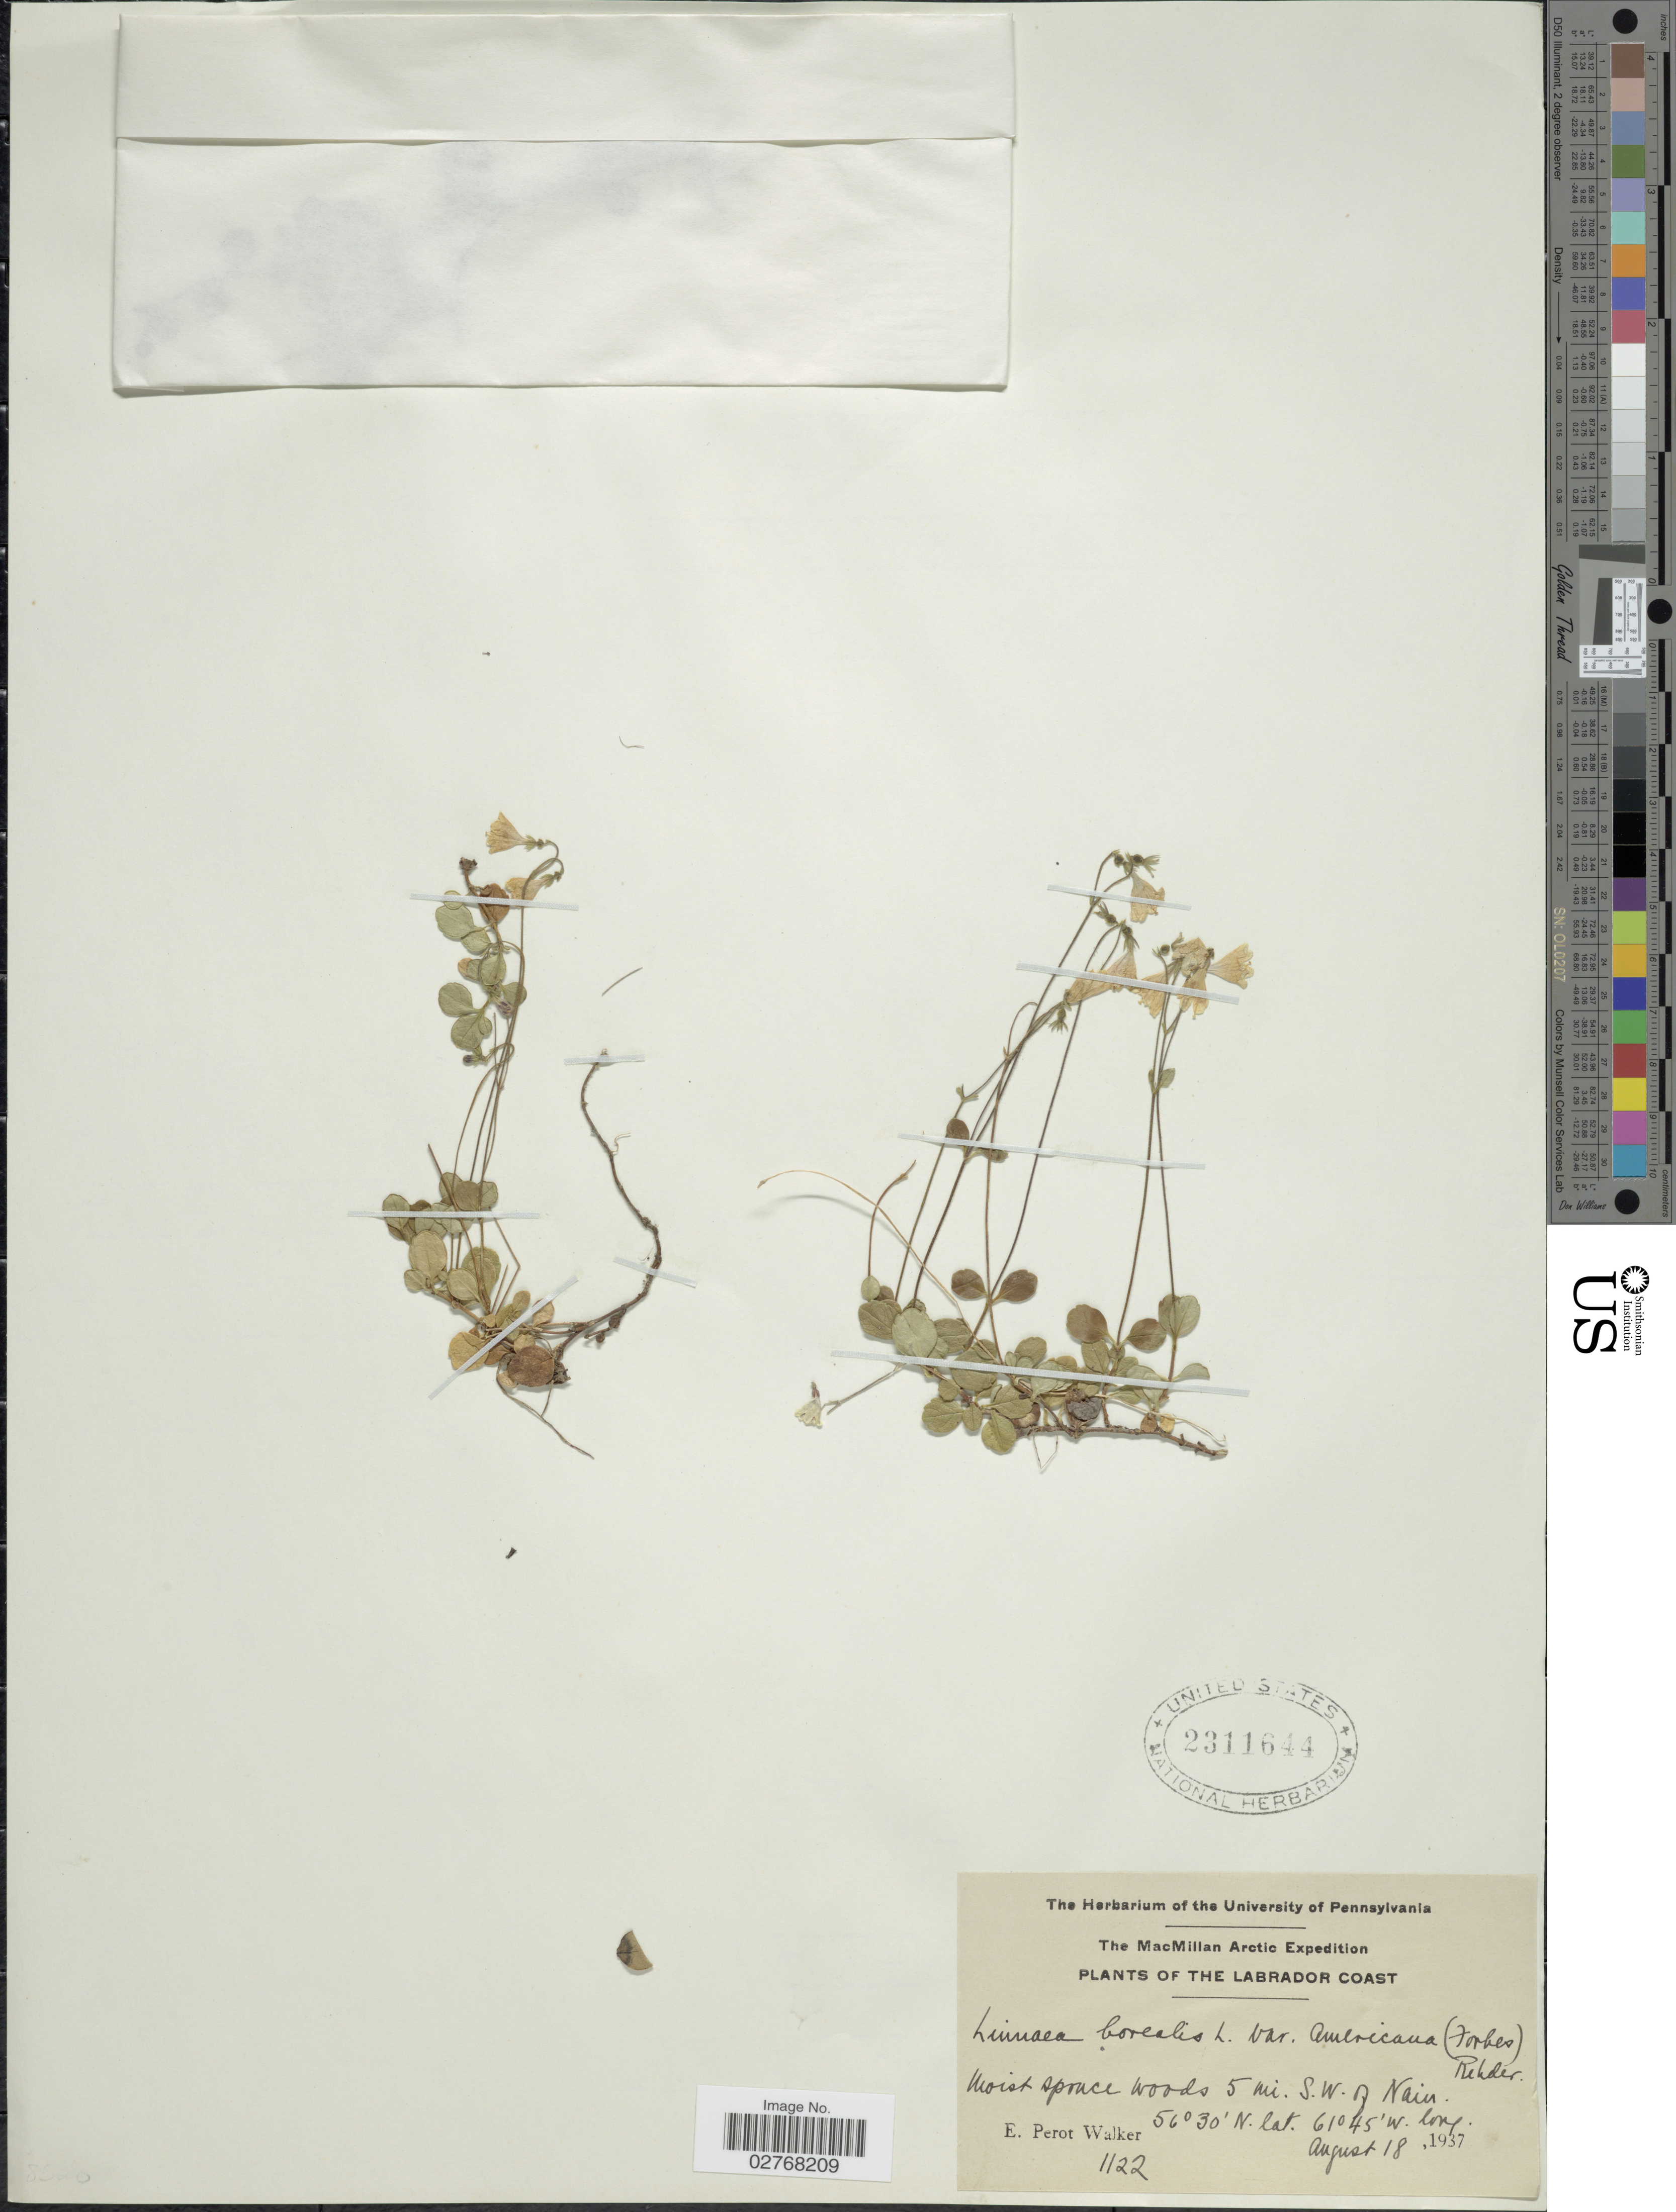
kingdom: Plantae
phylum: Tracheophyta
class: Magnoliopsida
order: Dipsacales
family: Caprifoliaceae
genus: Linnaea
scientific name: Linnaea borealis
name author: L.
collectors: E. P. Walker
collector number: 1122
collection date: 1937-08-18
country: Canada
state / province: Newfoundland and Labrador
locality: Arctic. Labrador Coast. 5 mi. S.W. of Nain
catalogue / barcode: US 2311644